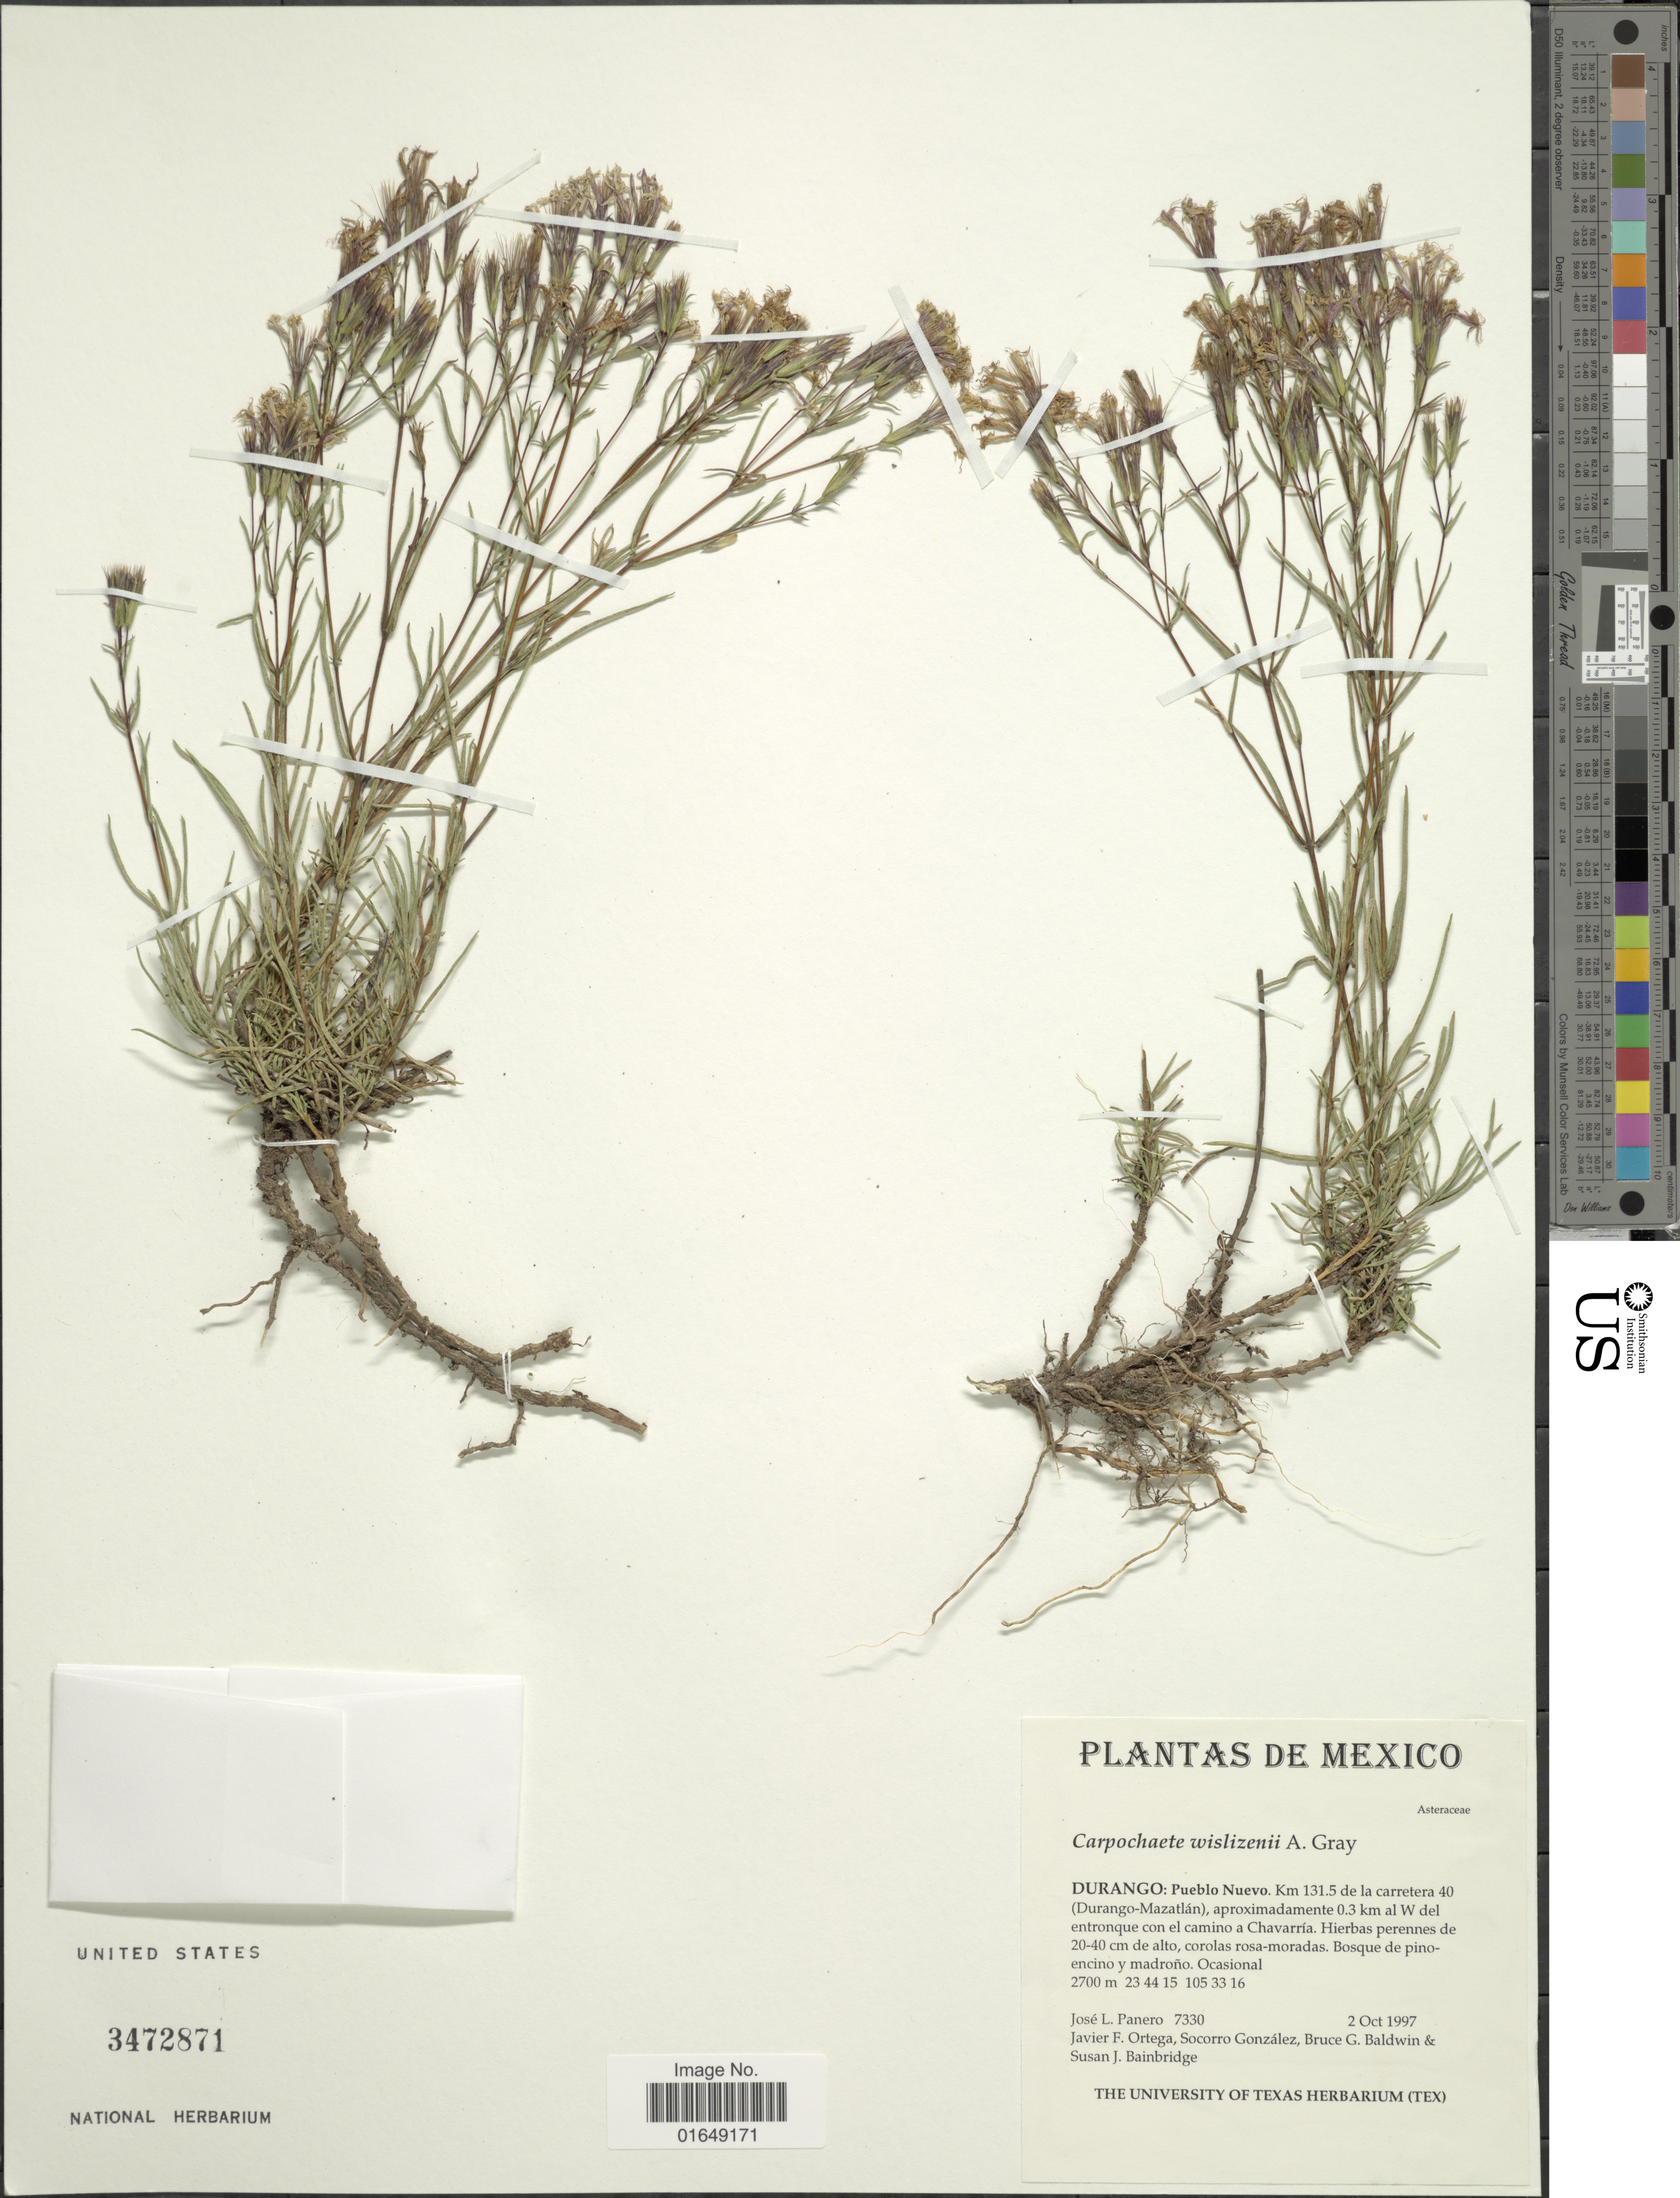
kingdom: Plantae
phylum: Tracheophyta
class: Magnoliopsida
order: Asterales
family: Asteraceae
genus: Carphochaete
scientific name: Carphochaete wislizenii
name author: A. Gray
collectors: J. L. Panero, J. Ortega, S. González, B. Baldwin & S. Bainbridge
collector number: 7330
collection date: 1997-10-02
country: Mexico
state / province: Durango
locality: Pueblo Nuevo. Km 131.5 de la carretera 40 (Durango-Mazatlán), aproximadamente 0.3 km al W del entronque con el camino a Chavarría.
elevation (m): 2700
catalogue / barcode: US 3472871